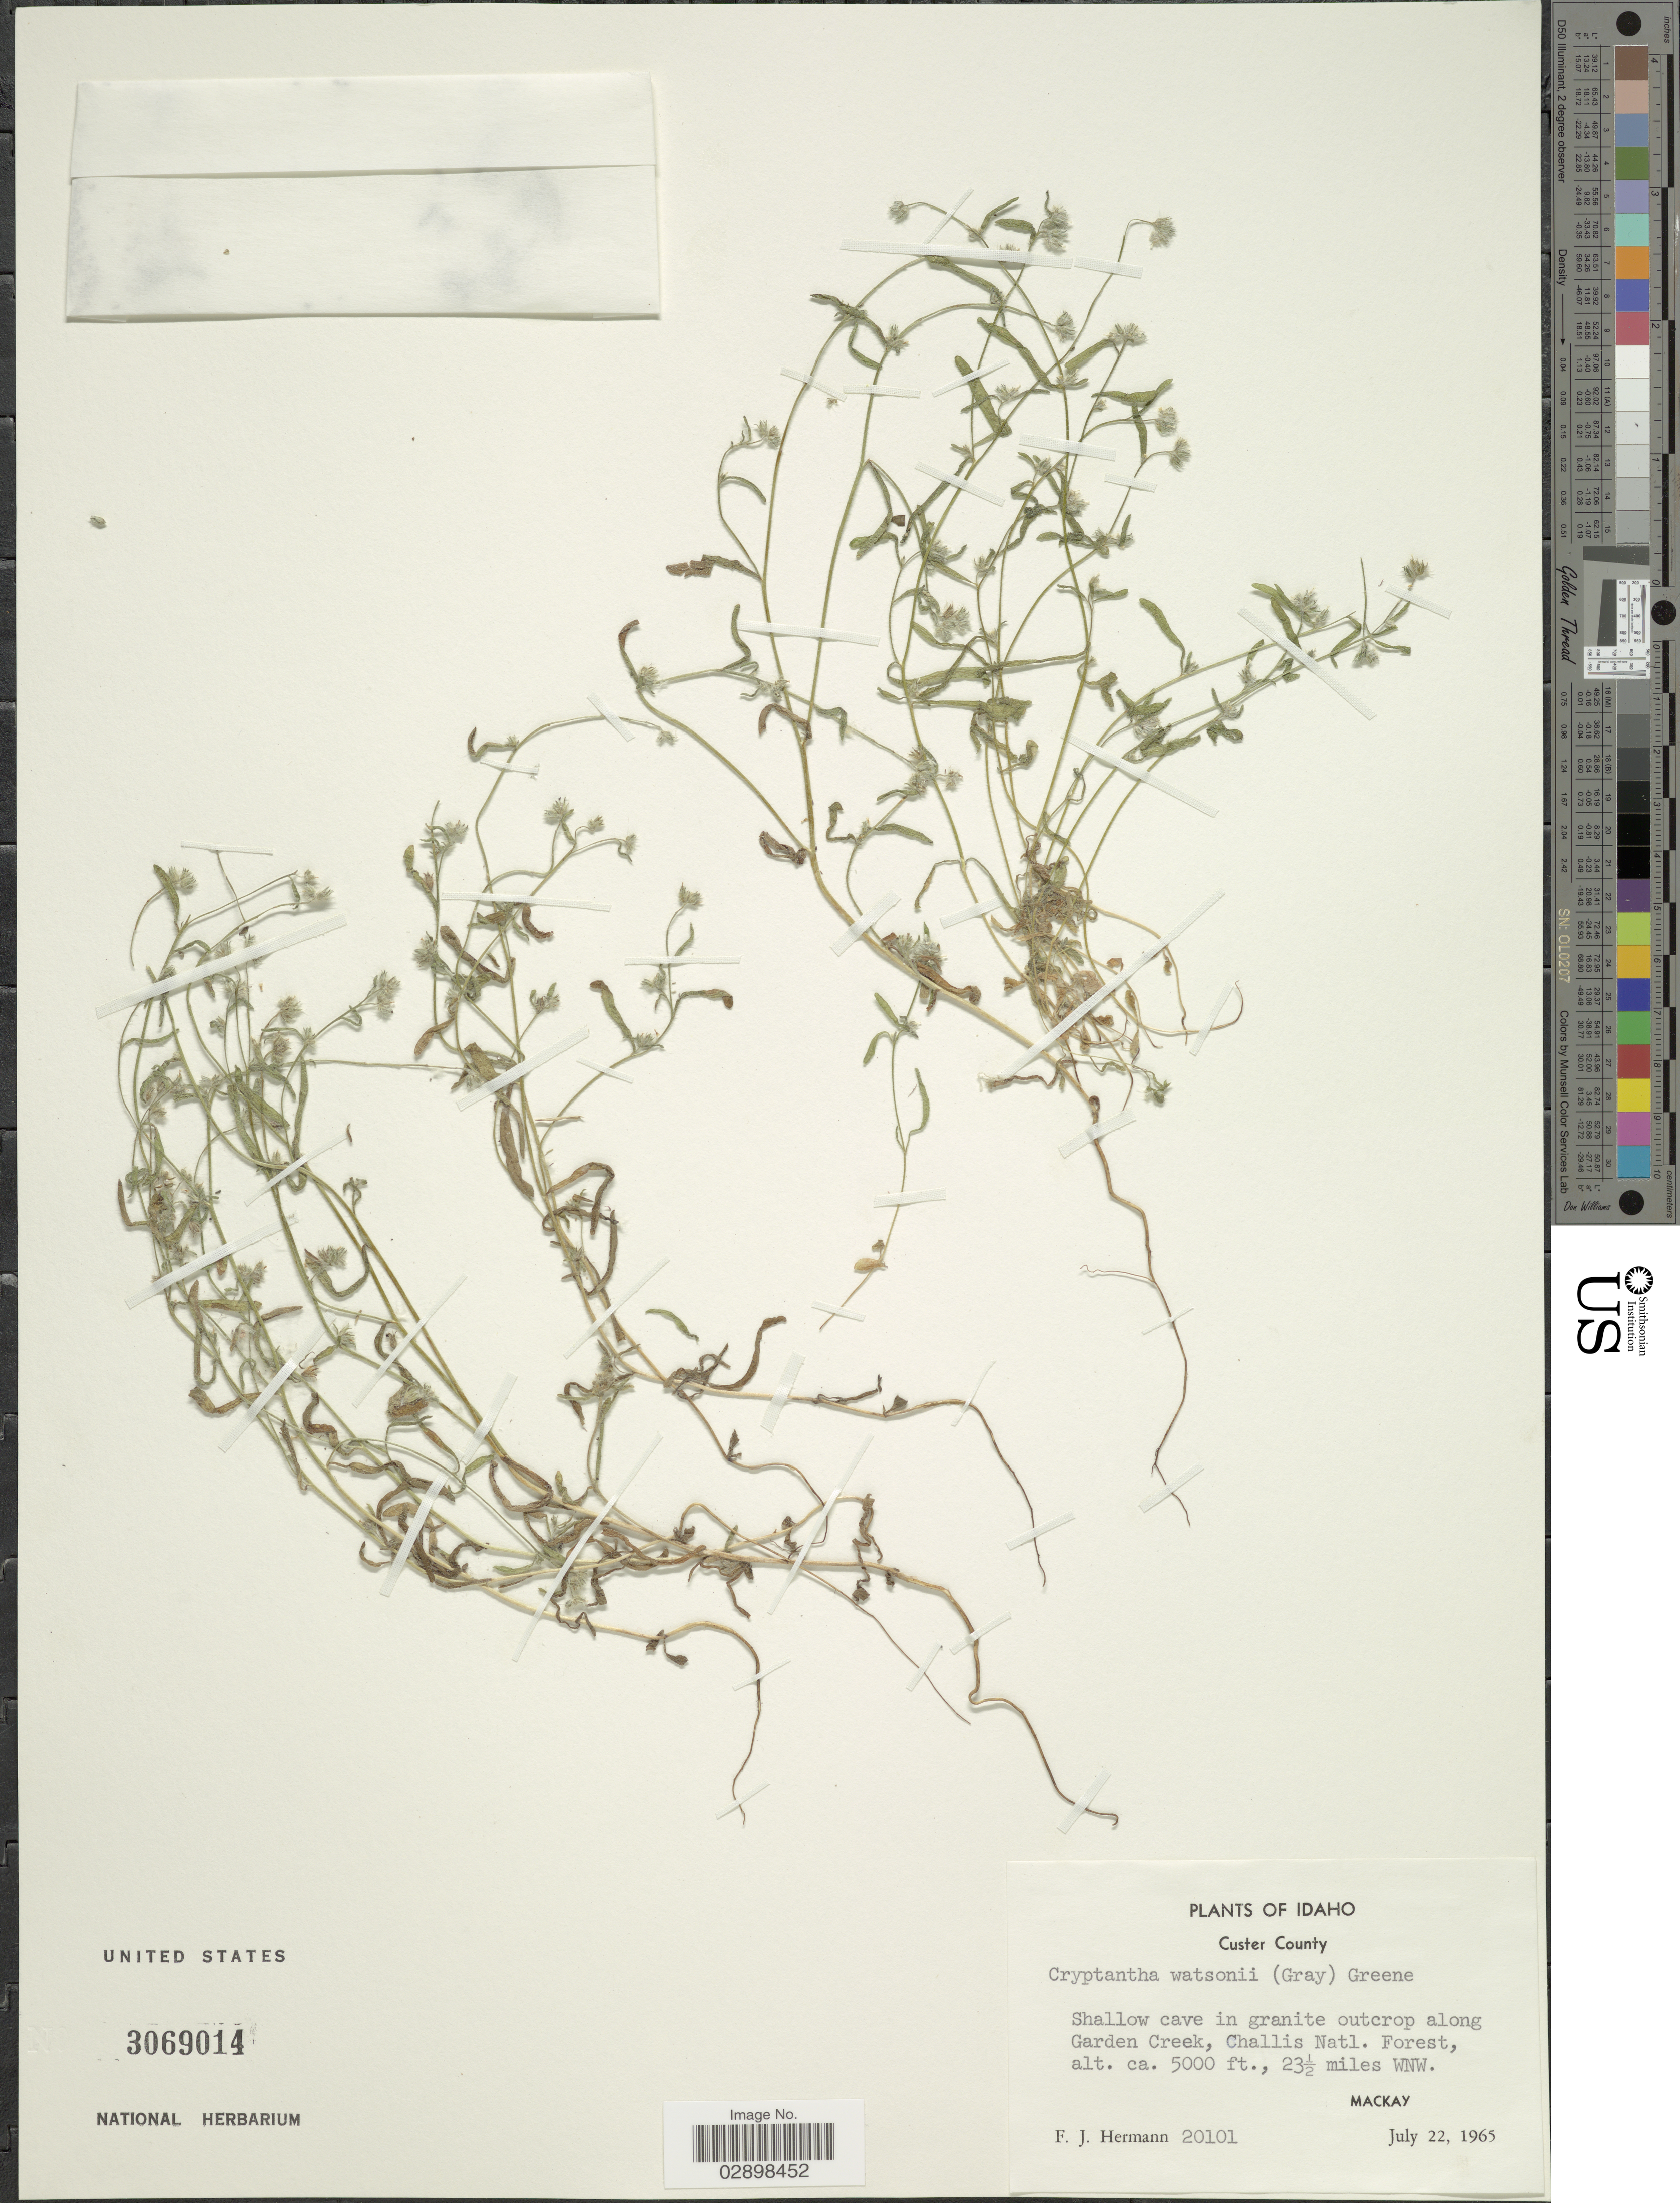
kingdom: Plantae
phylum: Tracheophyta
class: Magnoliopsida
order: Boraginales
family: Boraginaceae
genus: Cryptantha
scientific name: Cryptantha watsonii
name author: (A. Gray) Greene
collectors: F. J. Hermann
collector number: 20101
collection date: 1965-07-22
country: United States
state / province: Idaho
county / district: Custer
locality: Along Garden Creek, Challis Natl. Forest, 23½ miles WNW. Mackay.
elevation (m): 1524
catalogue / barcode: US 3069014